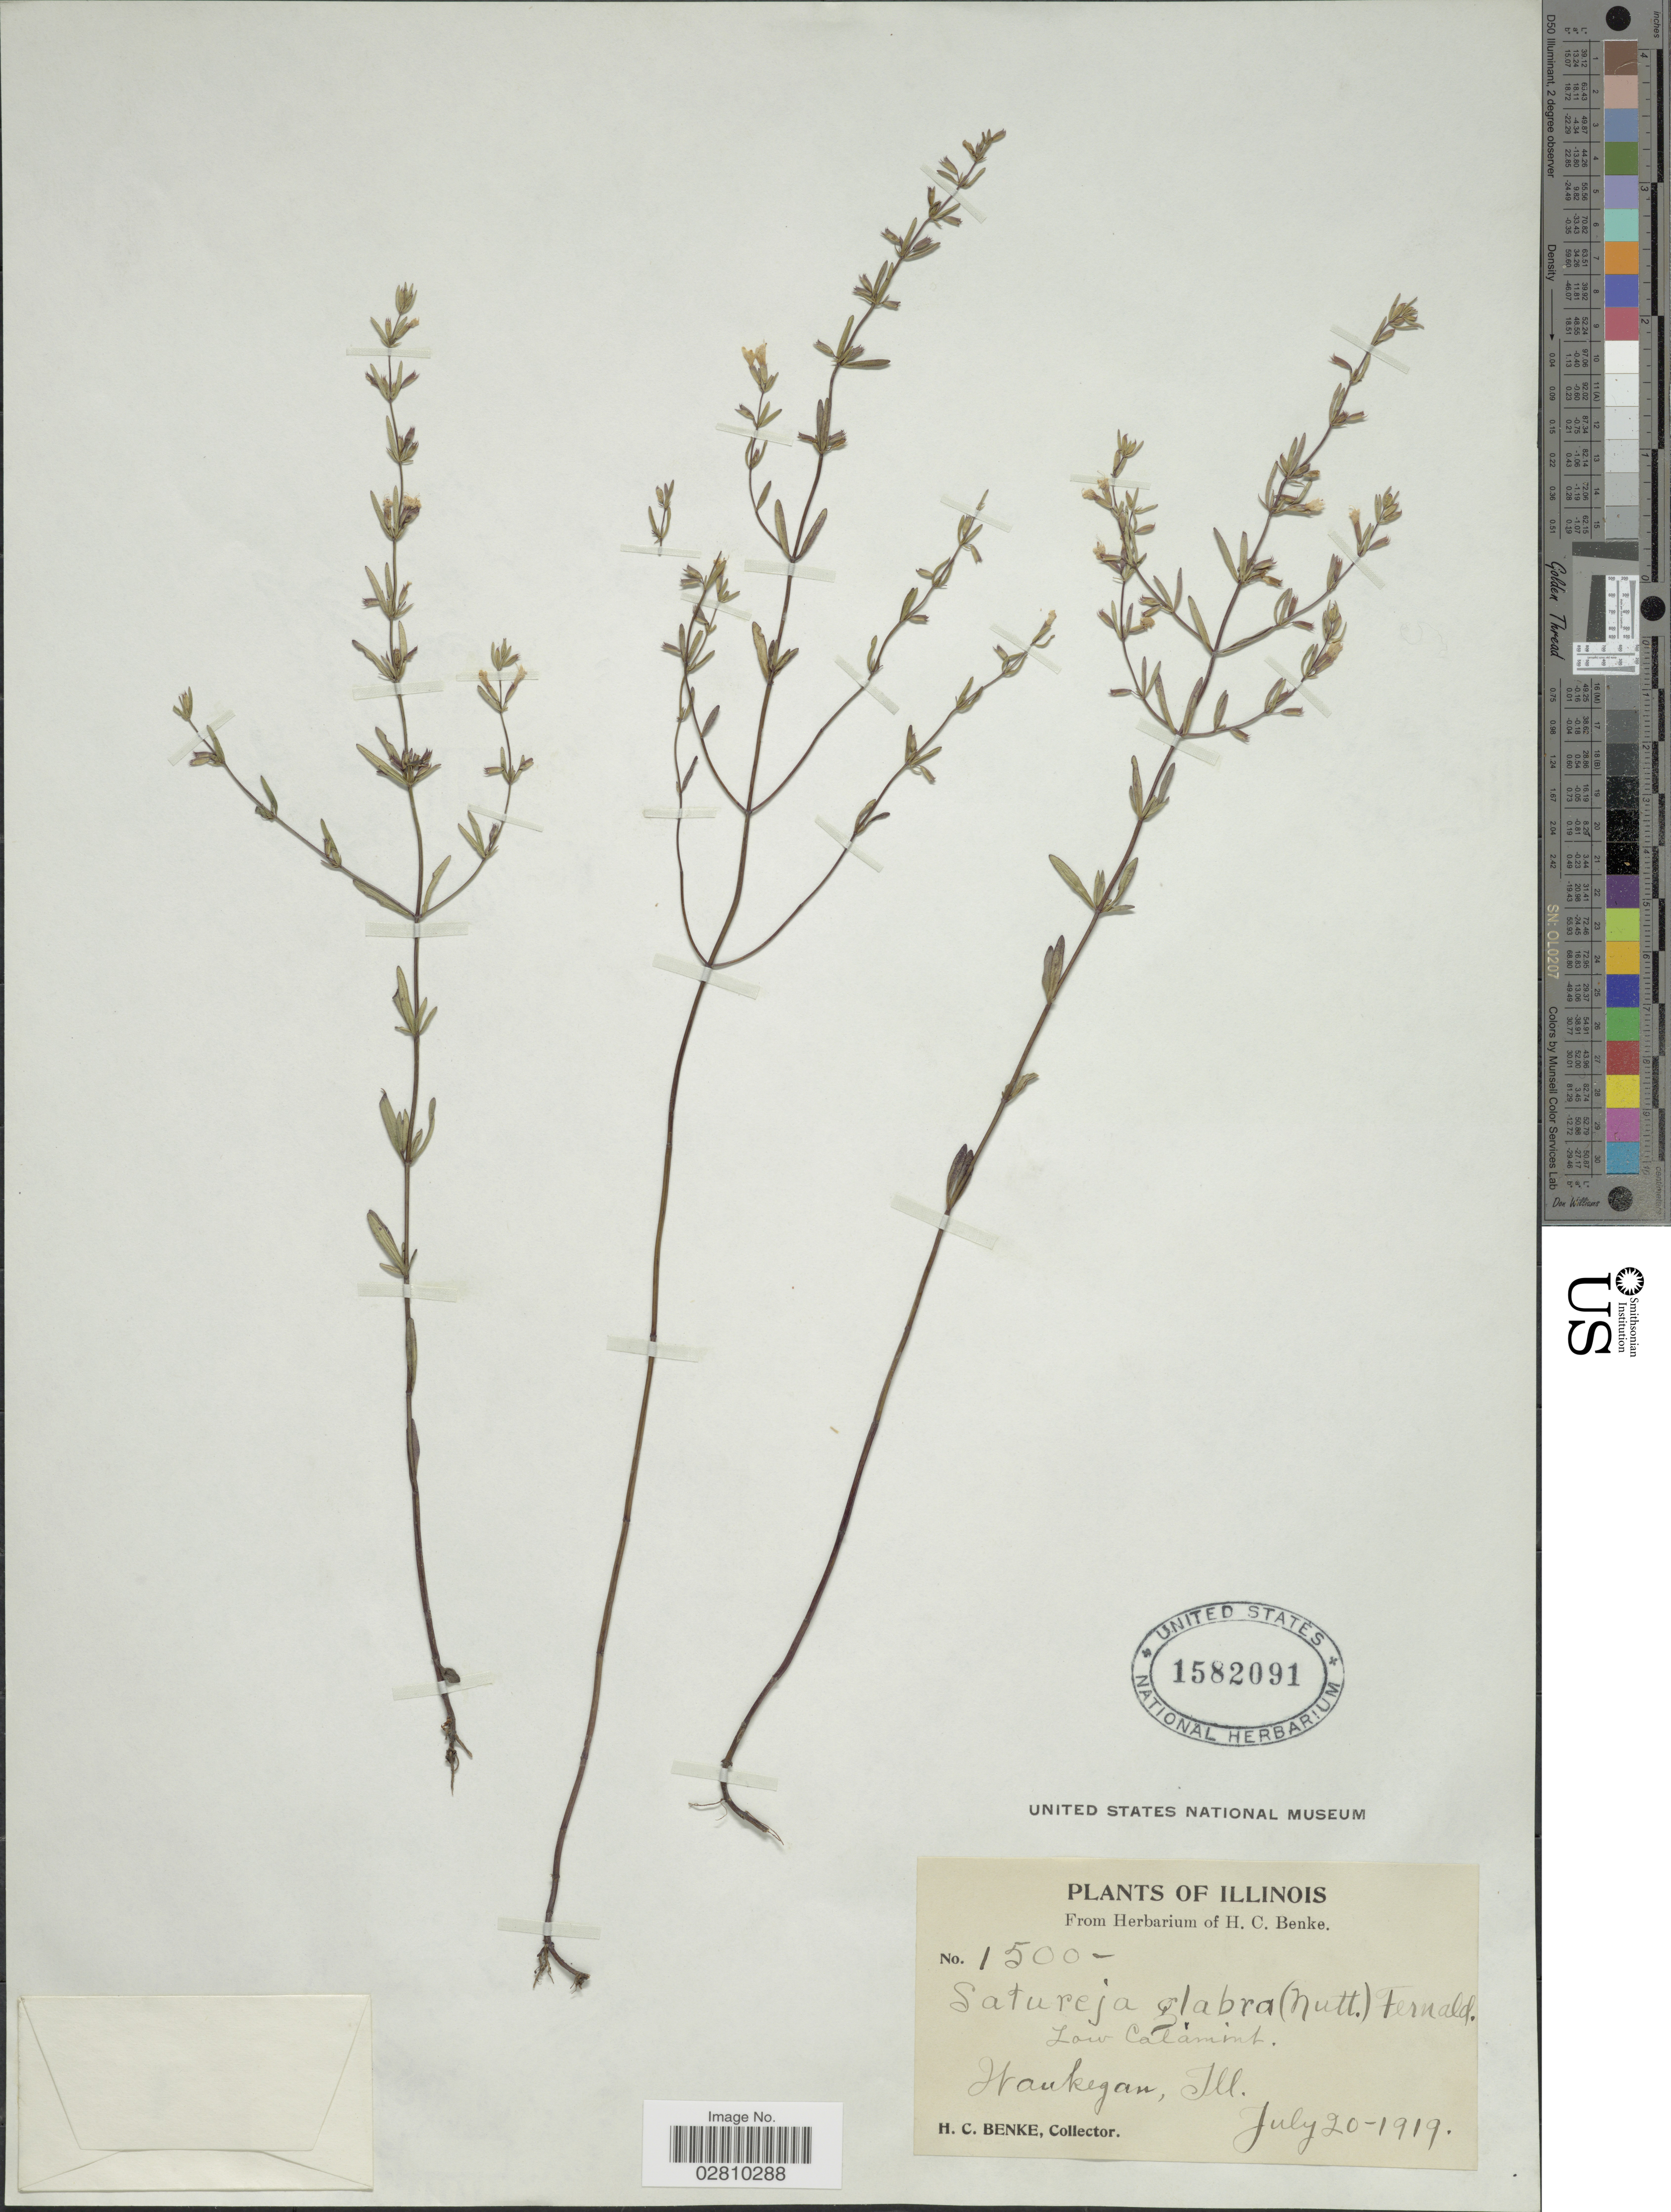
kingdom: Plantae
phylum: Tracheophyta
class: Magnoliopsida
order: Lamiales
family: Lamiaceae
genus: Clinopodium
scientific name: Clinopodium glabrum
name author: (Nutt.) Kuntze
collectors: H. Benke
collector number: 1500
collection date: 1919-07-20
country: United States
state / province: Illinois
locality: Waykegan, Ill.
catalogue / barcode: US 1582091